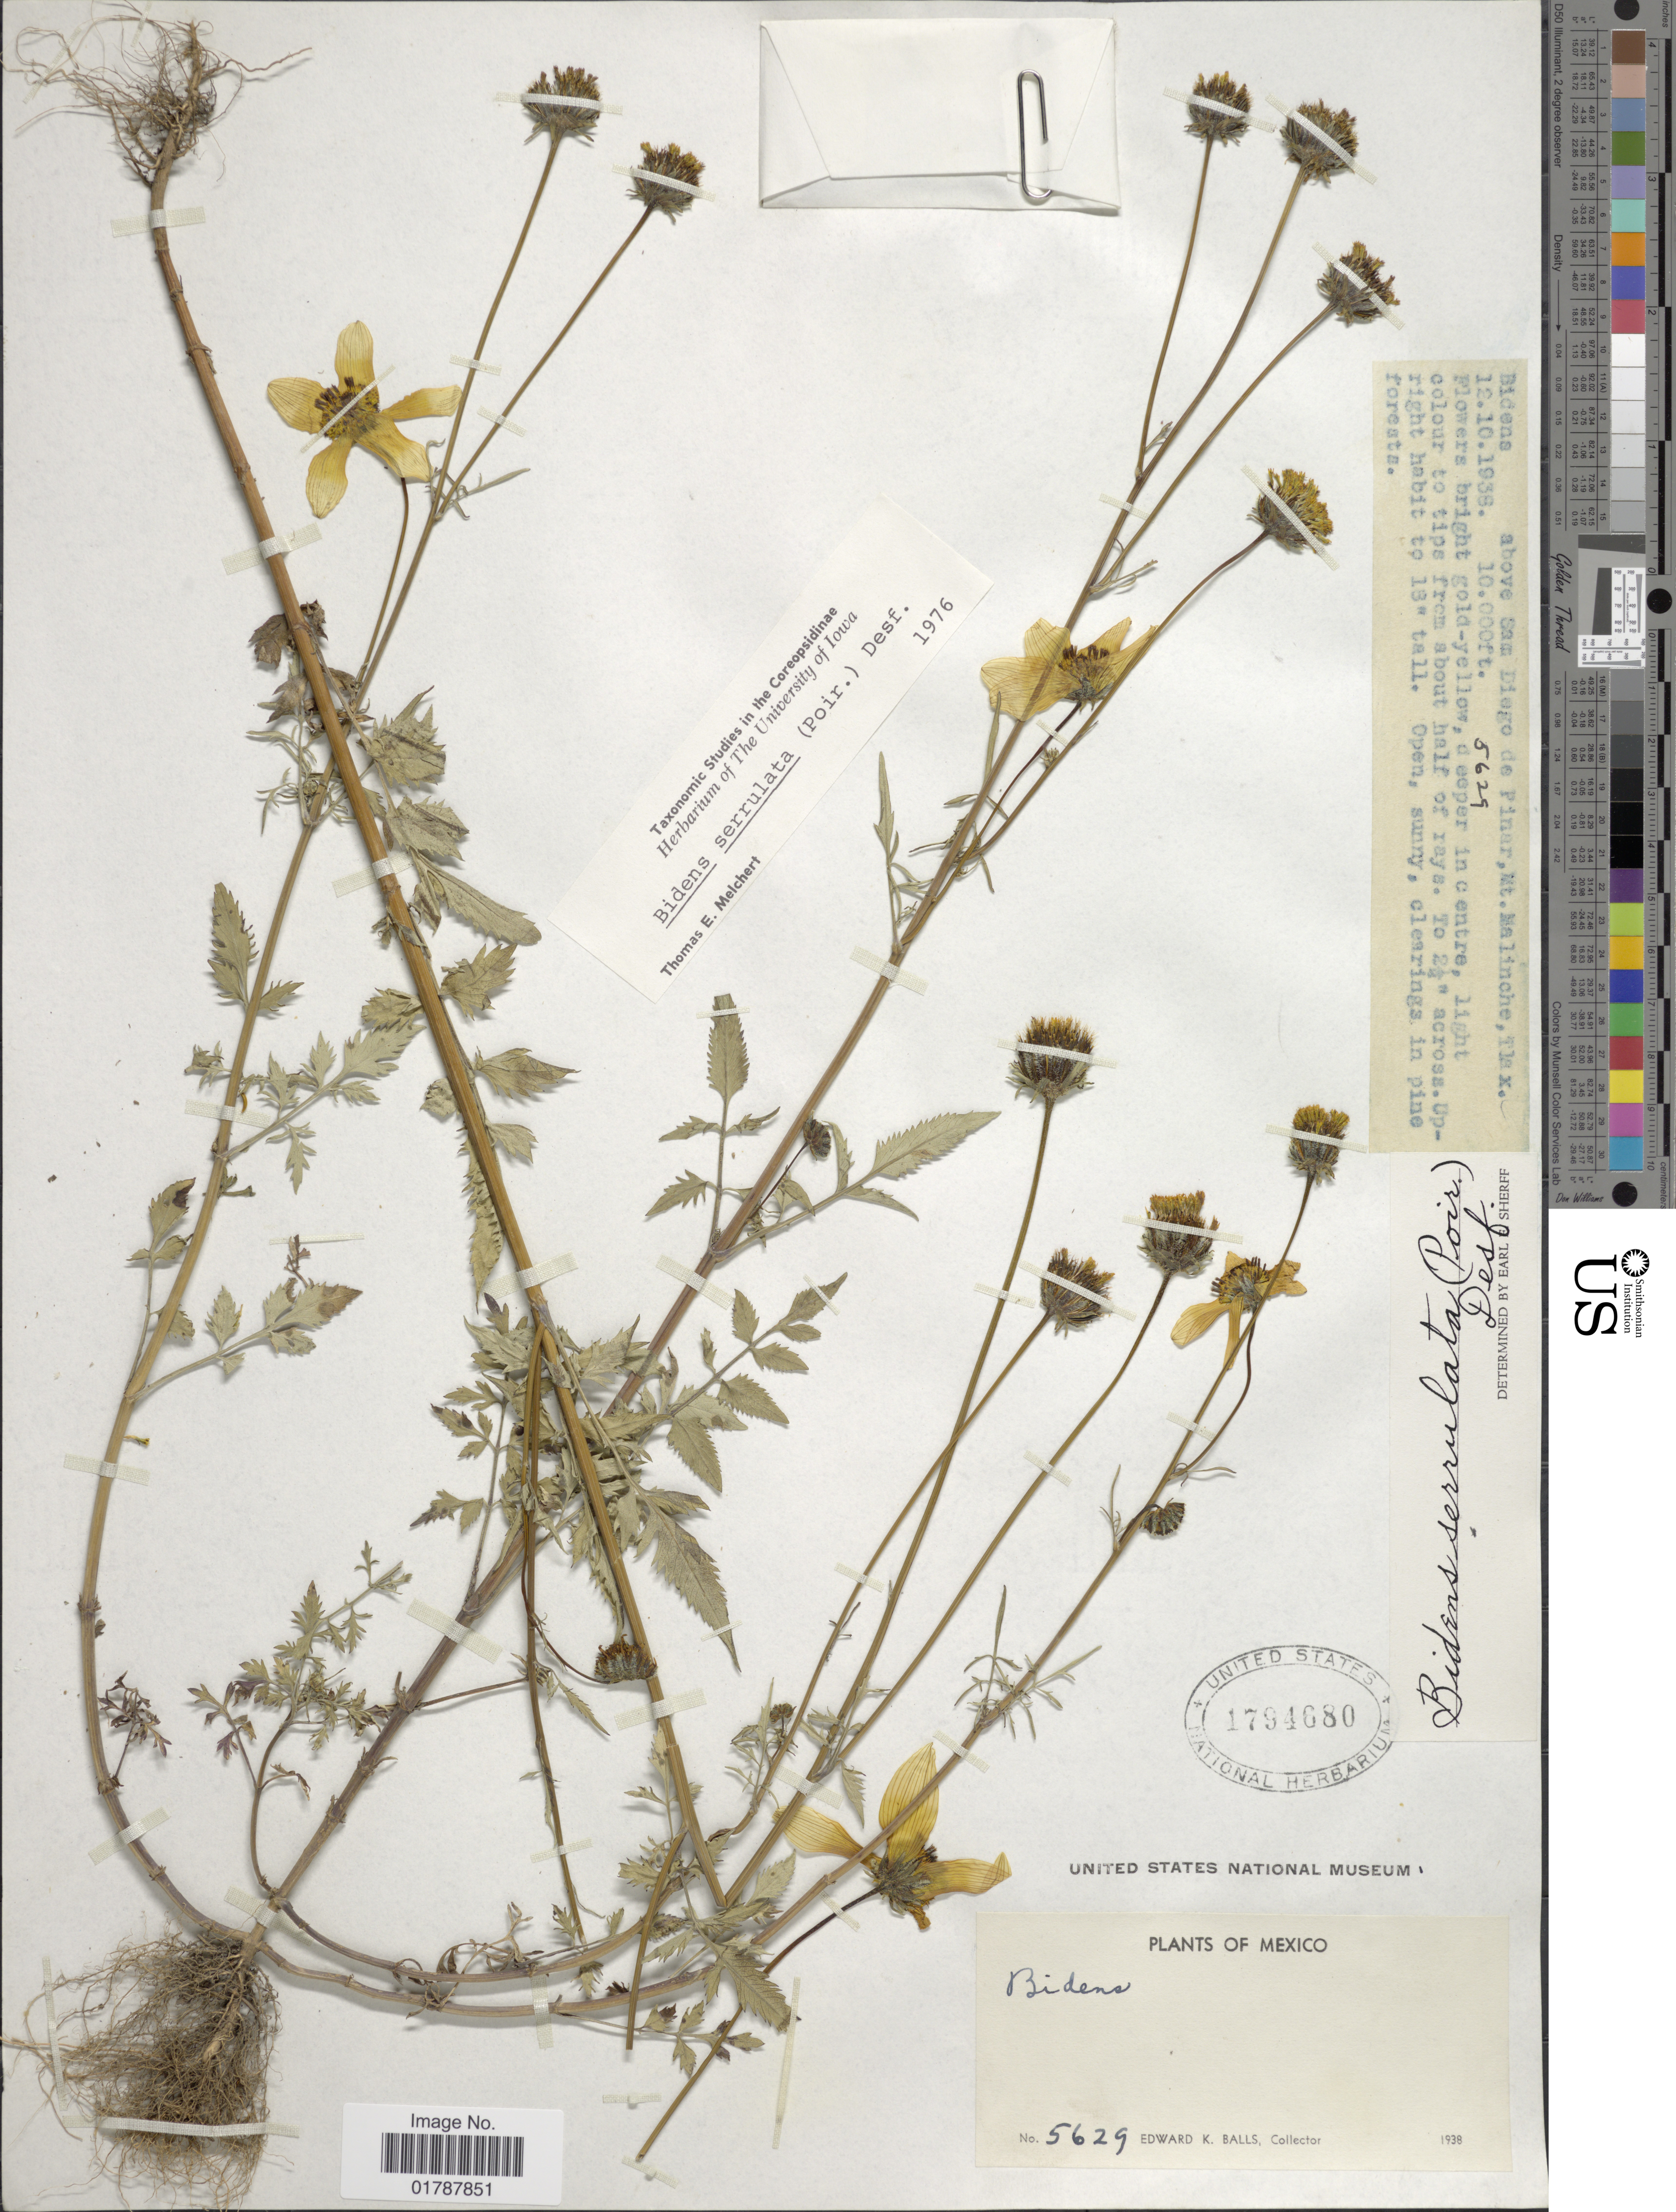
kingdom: Plantae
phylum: Tracheophyta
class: Magnoliopsida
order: Asterales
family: Asteraceae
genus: Bidens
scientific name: Bidens serrulata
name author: (Poir.) Desf.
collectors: E. K. Balls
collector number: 5629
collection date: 1938-10-12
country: Mexico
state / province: Tlaxcala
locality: Above San Diego de Pinar, Mt. Malinche, Tlax.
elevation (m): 3048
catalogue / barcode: US 1794680